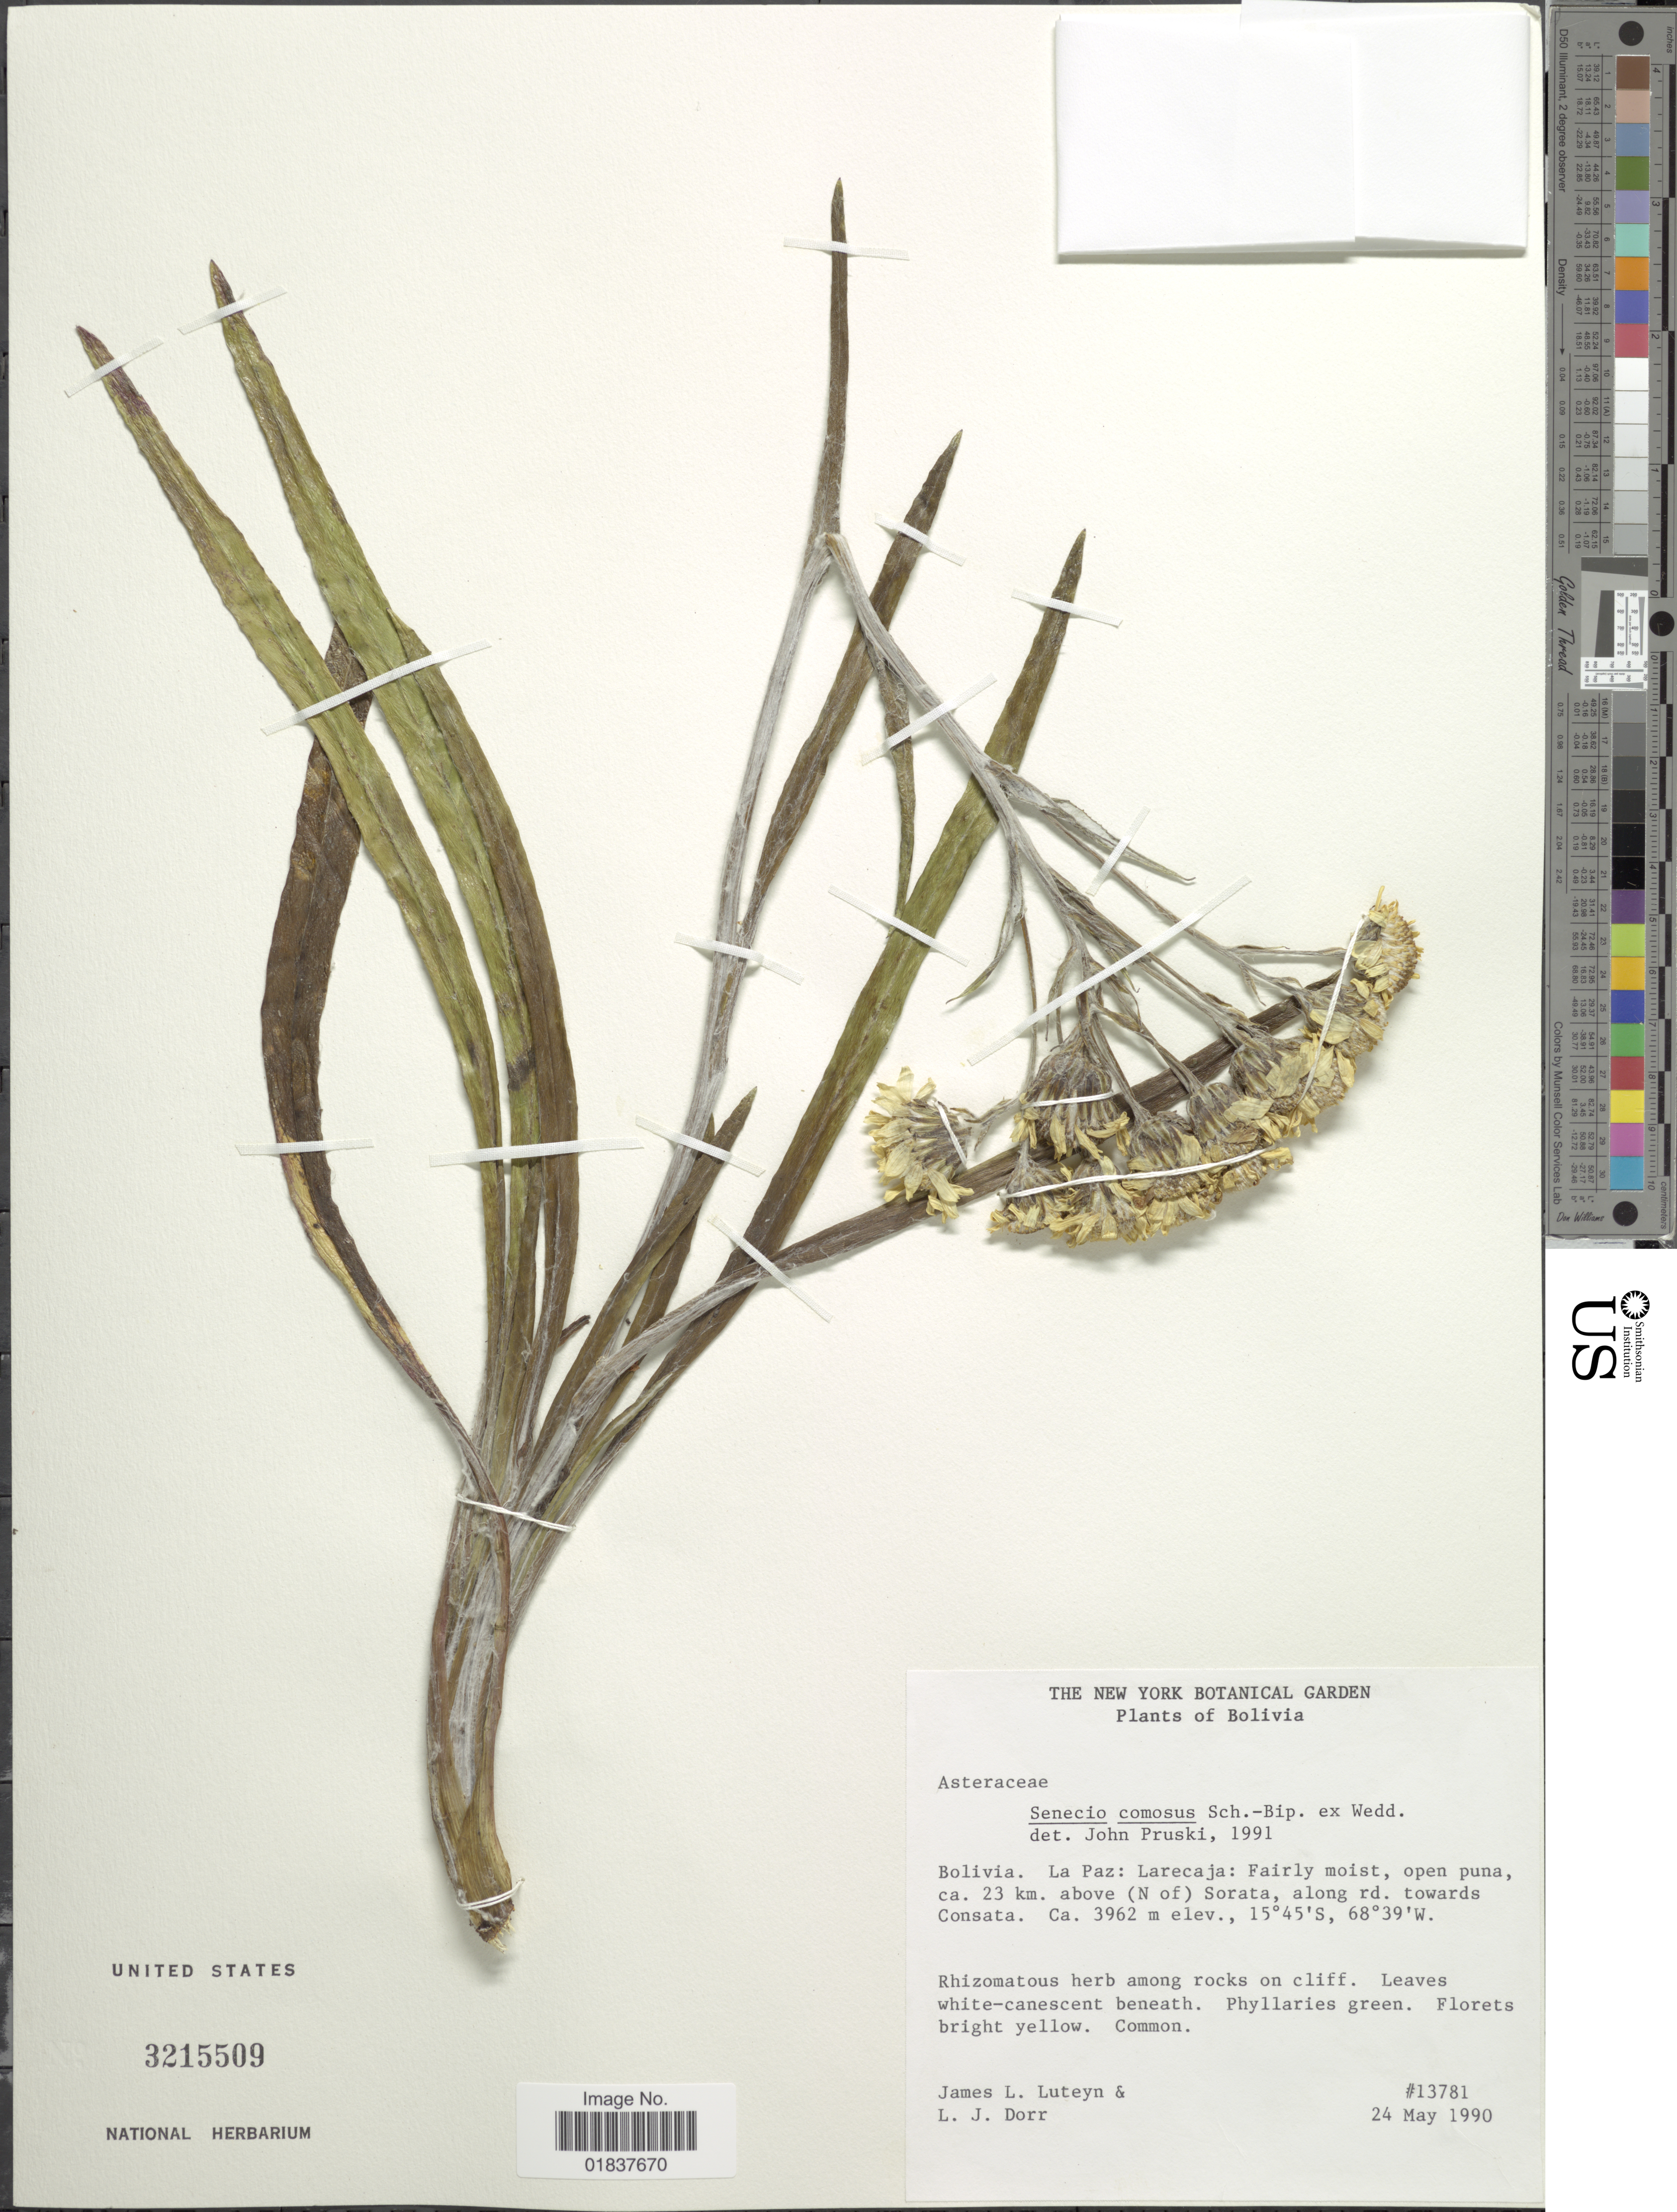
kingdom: Plantae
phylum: Tracheophyta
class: Magnoliopsida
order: Asterales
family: Asteraceae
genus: Senecio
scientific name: Senecio comosus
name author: Sch. Bip.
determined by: Salomon, Luciana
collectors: J. L. Luteyn & L. J. Dorr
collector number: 13781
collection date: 1990-05-24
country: Bolivia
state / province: La Paz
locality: Larecaja, ca 23 km above (N of) Sorata, along rd. towards Consata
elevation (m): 3962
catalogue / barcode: US 3215509